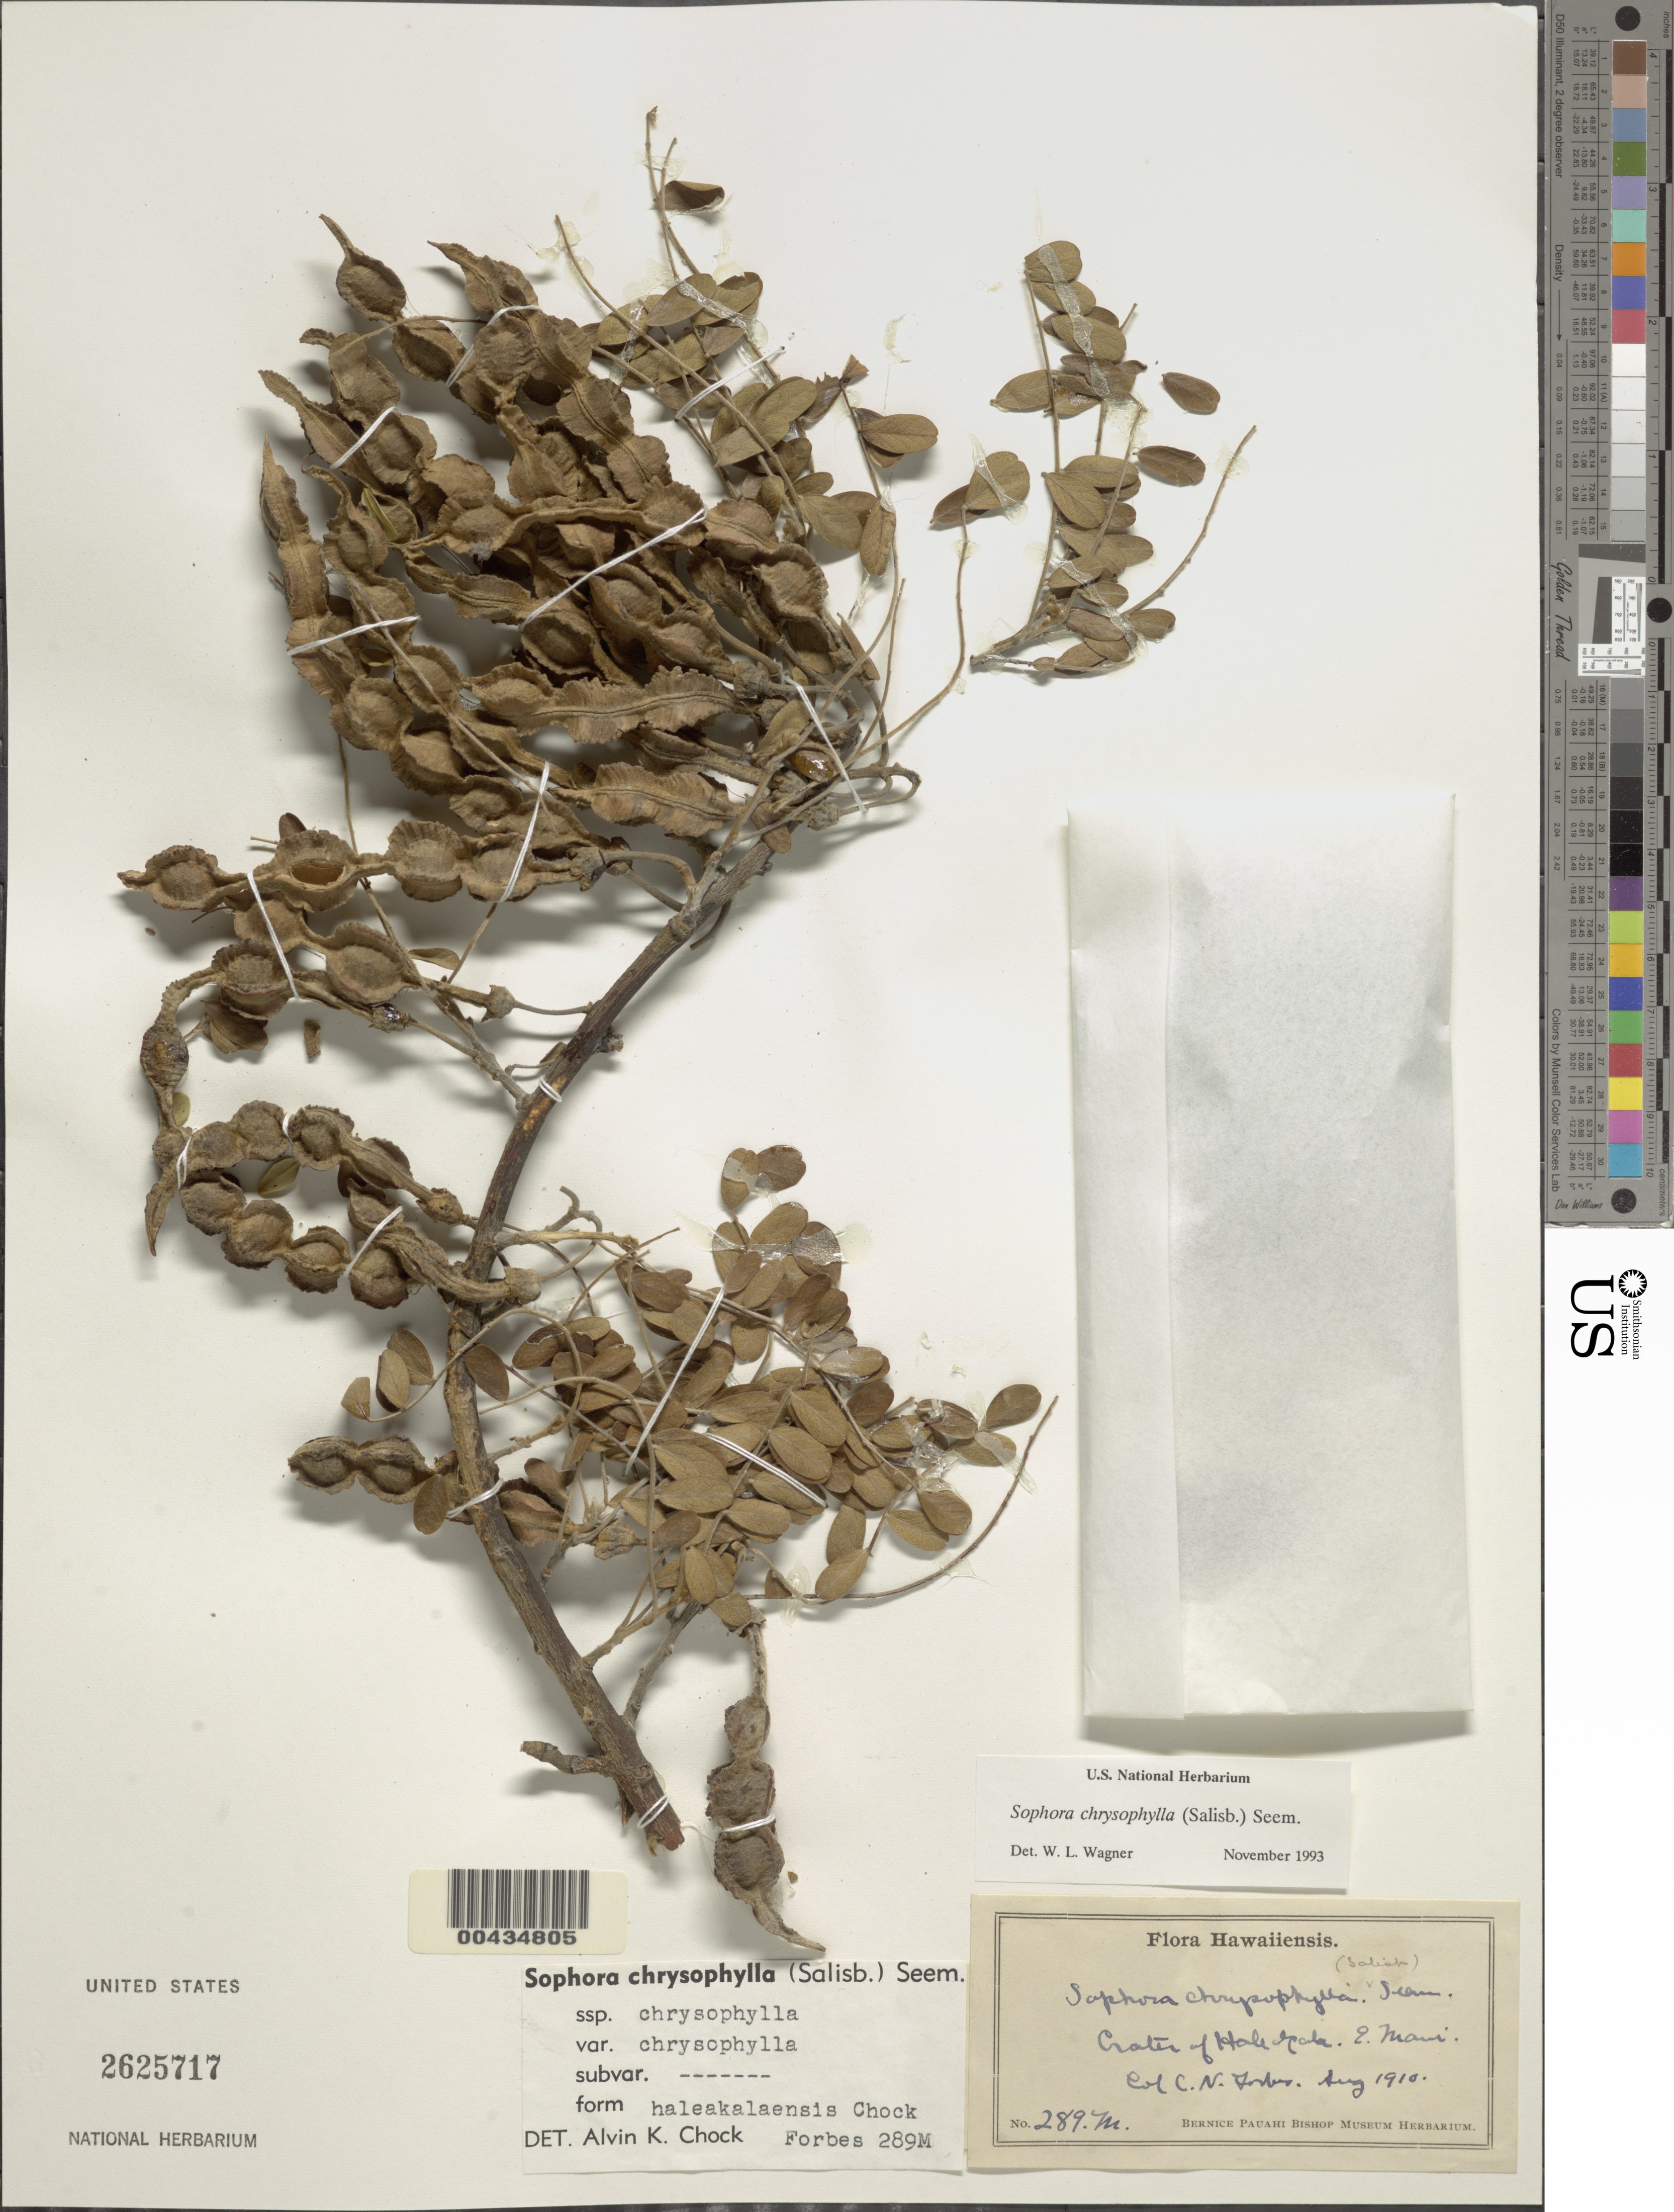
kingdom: Plantae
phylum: Tracheophyta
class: Magnoliopsida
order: Fabales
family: Fabaceae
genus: Sophora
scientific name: Sophora chrysophylla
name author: (Salisb.) Seem.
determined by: Wagner, W. L., (BOT), Smithsonian Institution - National Museum of Natural History (UNITED STATES)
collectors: C. N. Forbes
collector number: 289.M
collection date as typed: Aug 1910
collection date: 1910-08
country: United States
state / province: Hawaii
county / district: Maui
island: Maui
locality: Crater of Haleakala, E Maui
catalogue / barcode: US 2625717